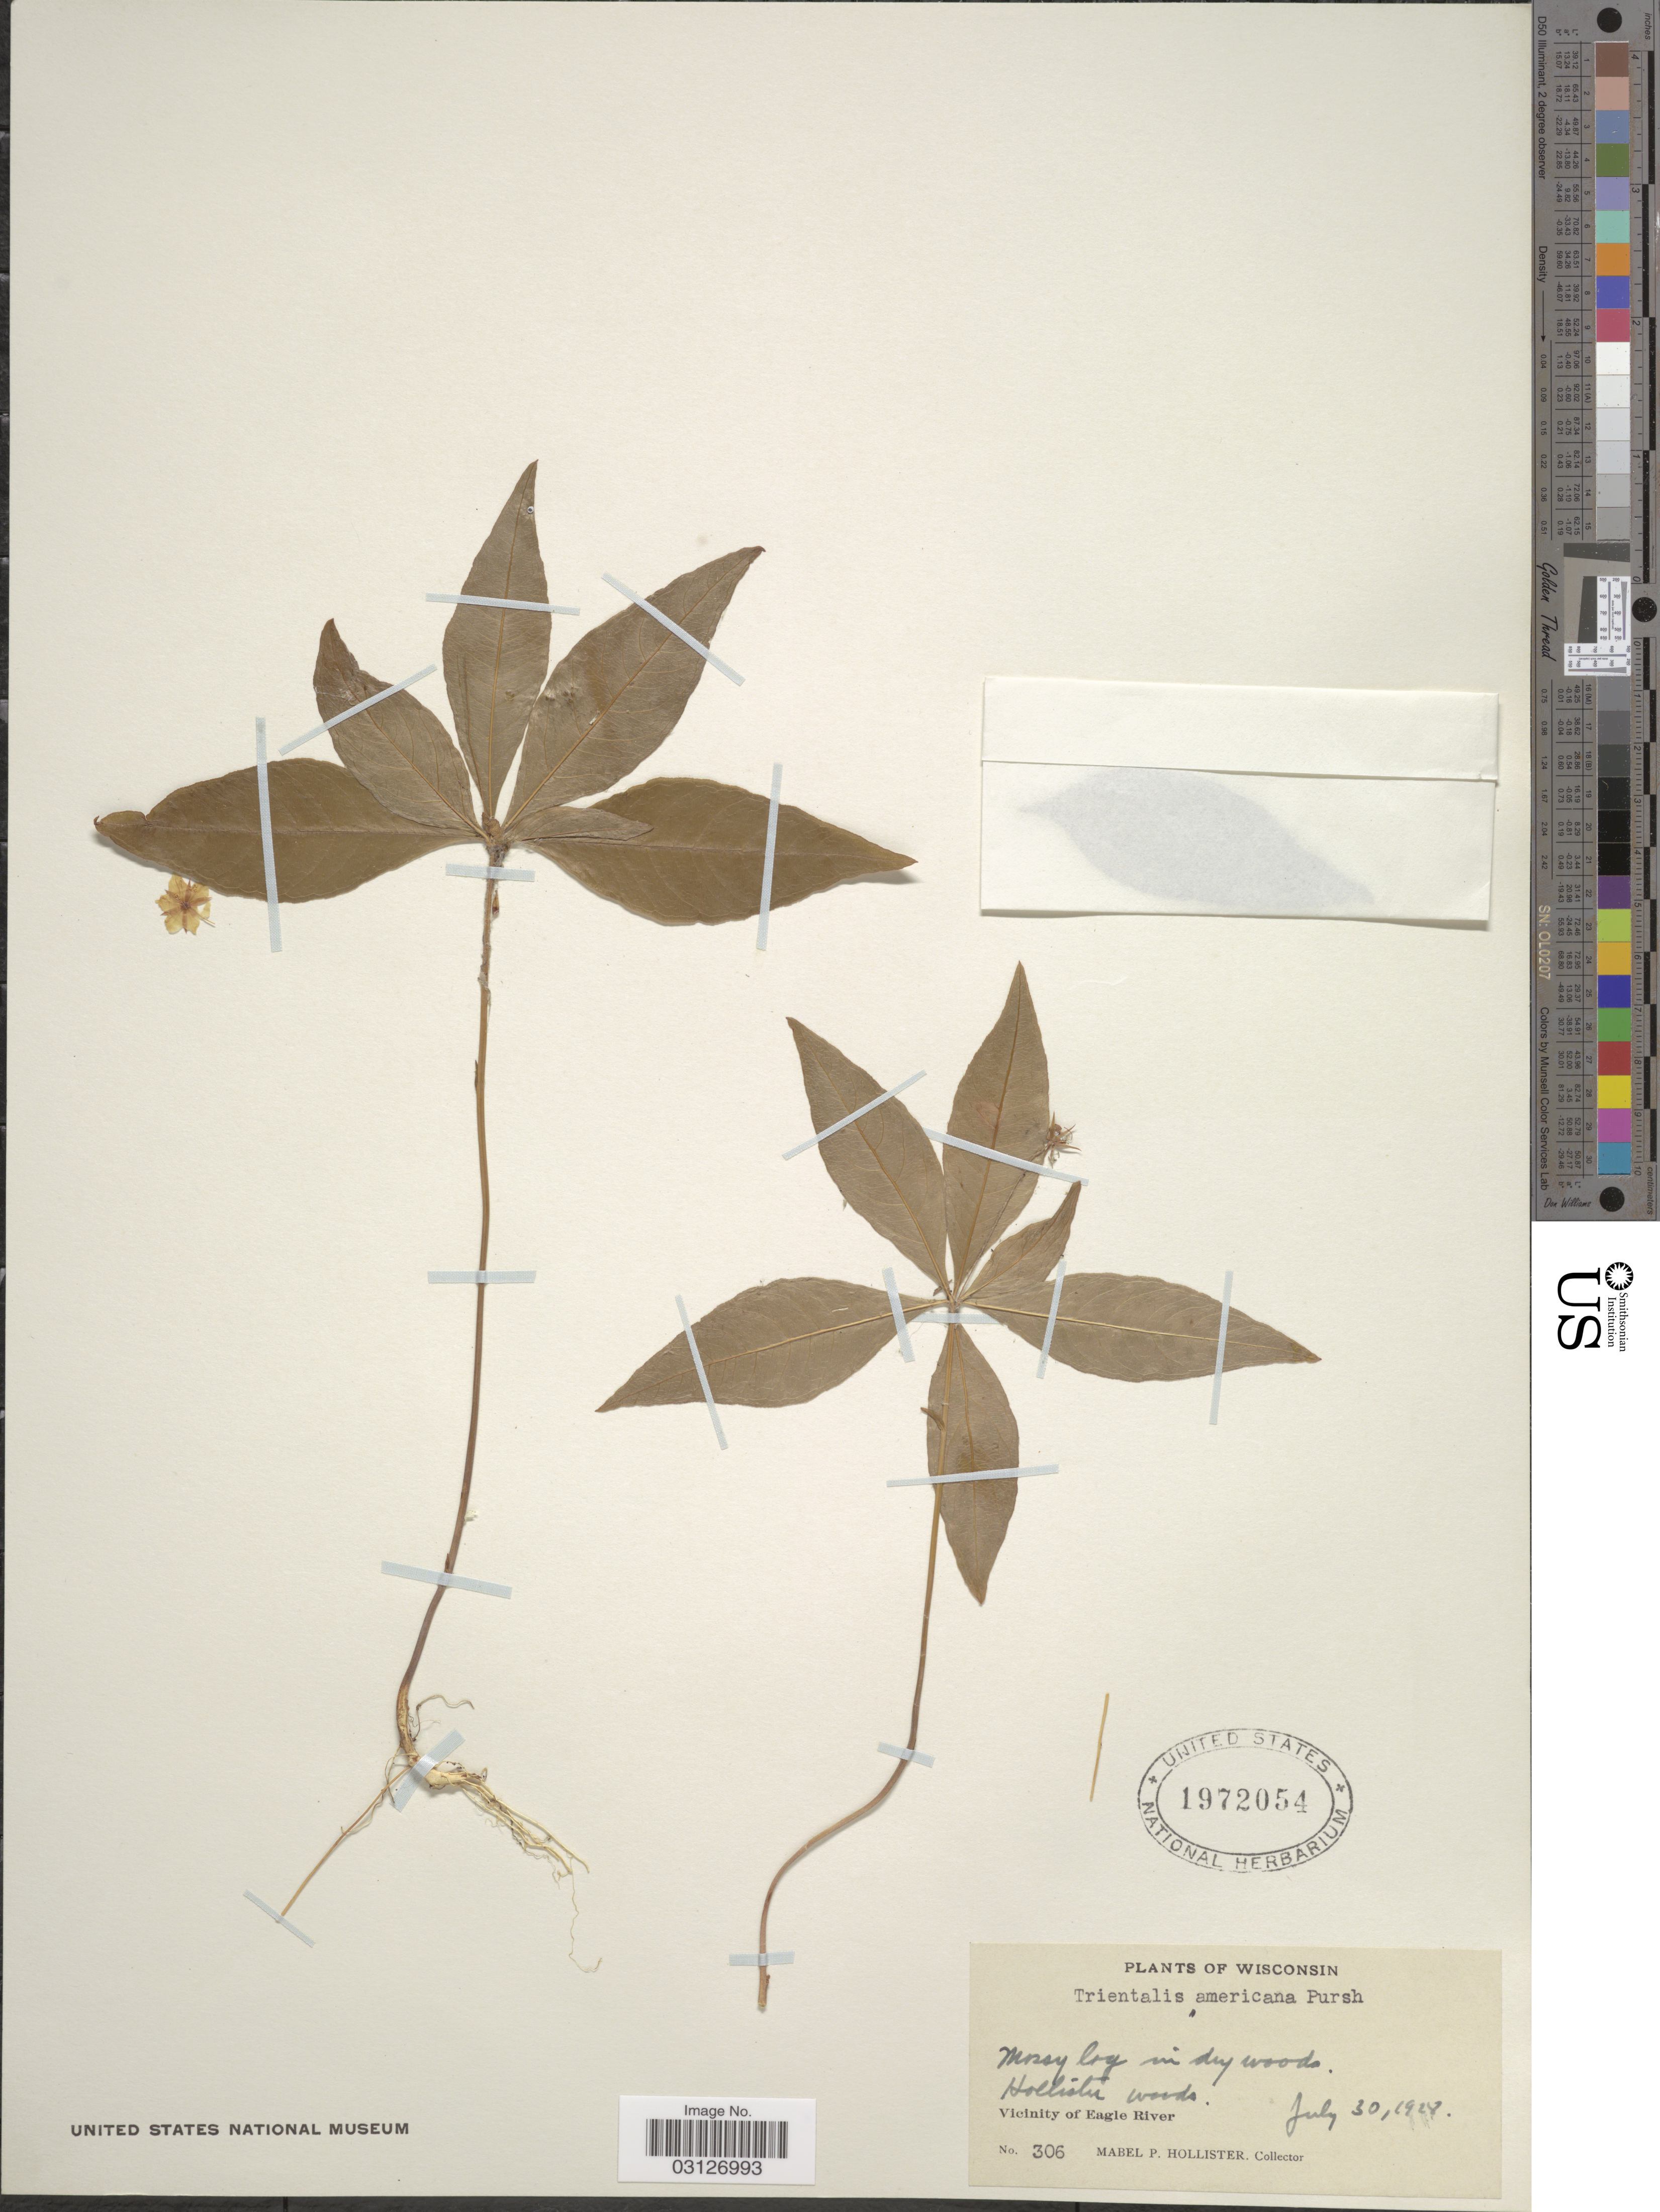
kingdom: Plantae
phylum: Tracheophyta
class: Magnoliopsida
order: Ericales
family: Primulaceae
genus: Trientalis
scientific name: Trientalis americana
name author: Pursh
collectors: M. Hollister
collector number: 306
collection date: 1928-07-30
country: United States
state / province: Wisconsin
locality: Hollister woods. Vicinity of Eagle River.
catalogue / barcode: US 1972054